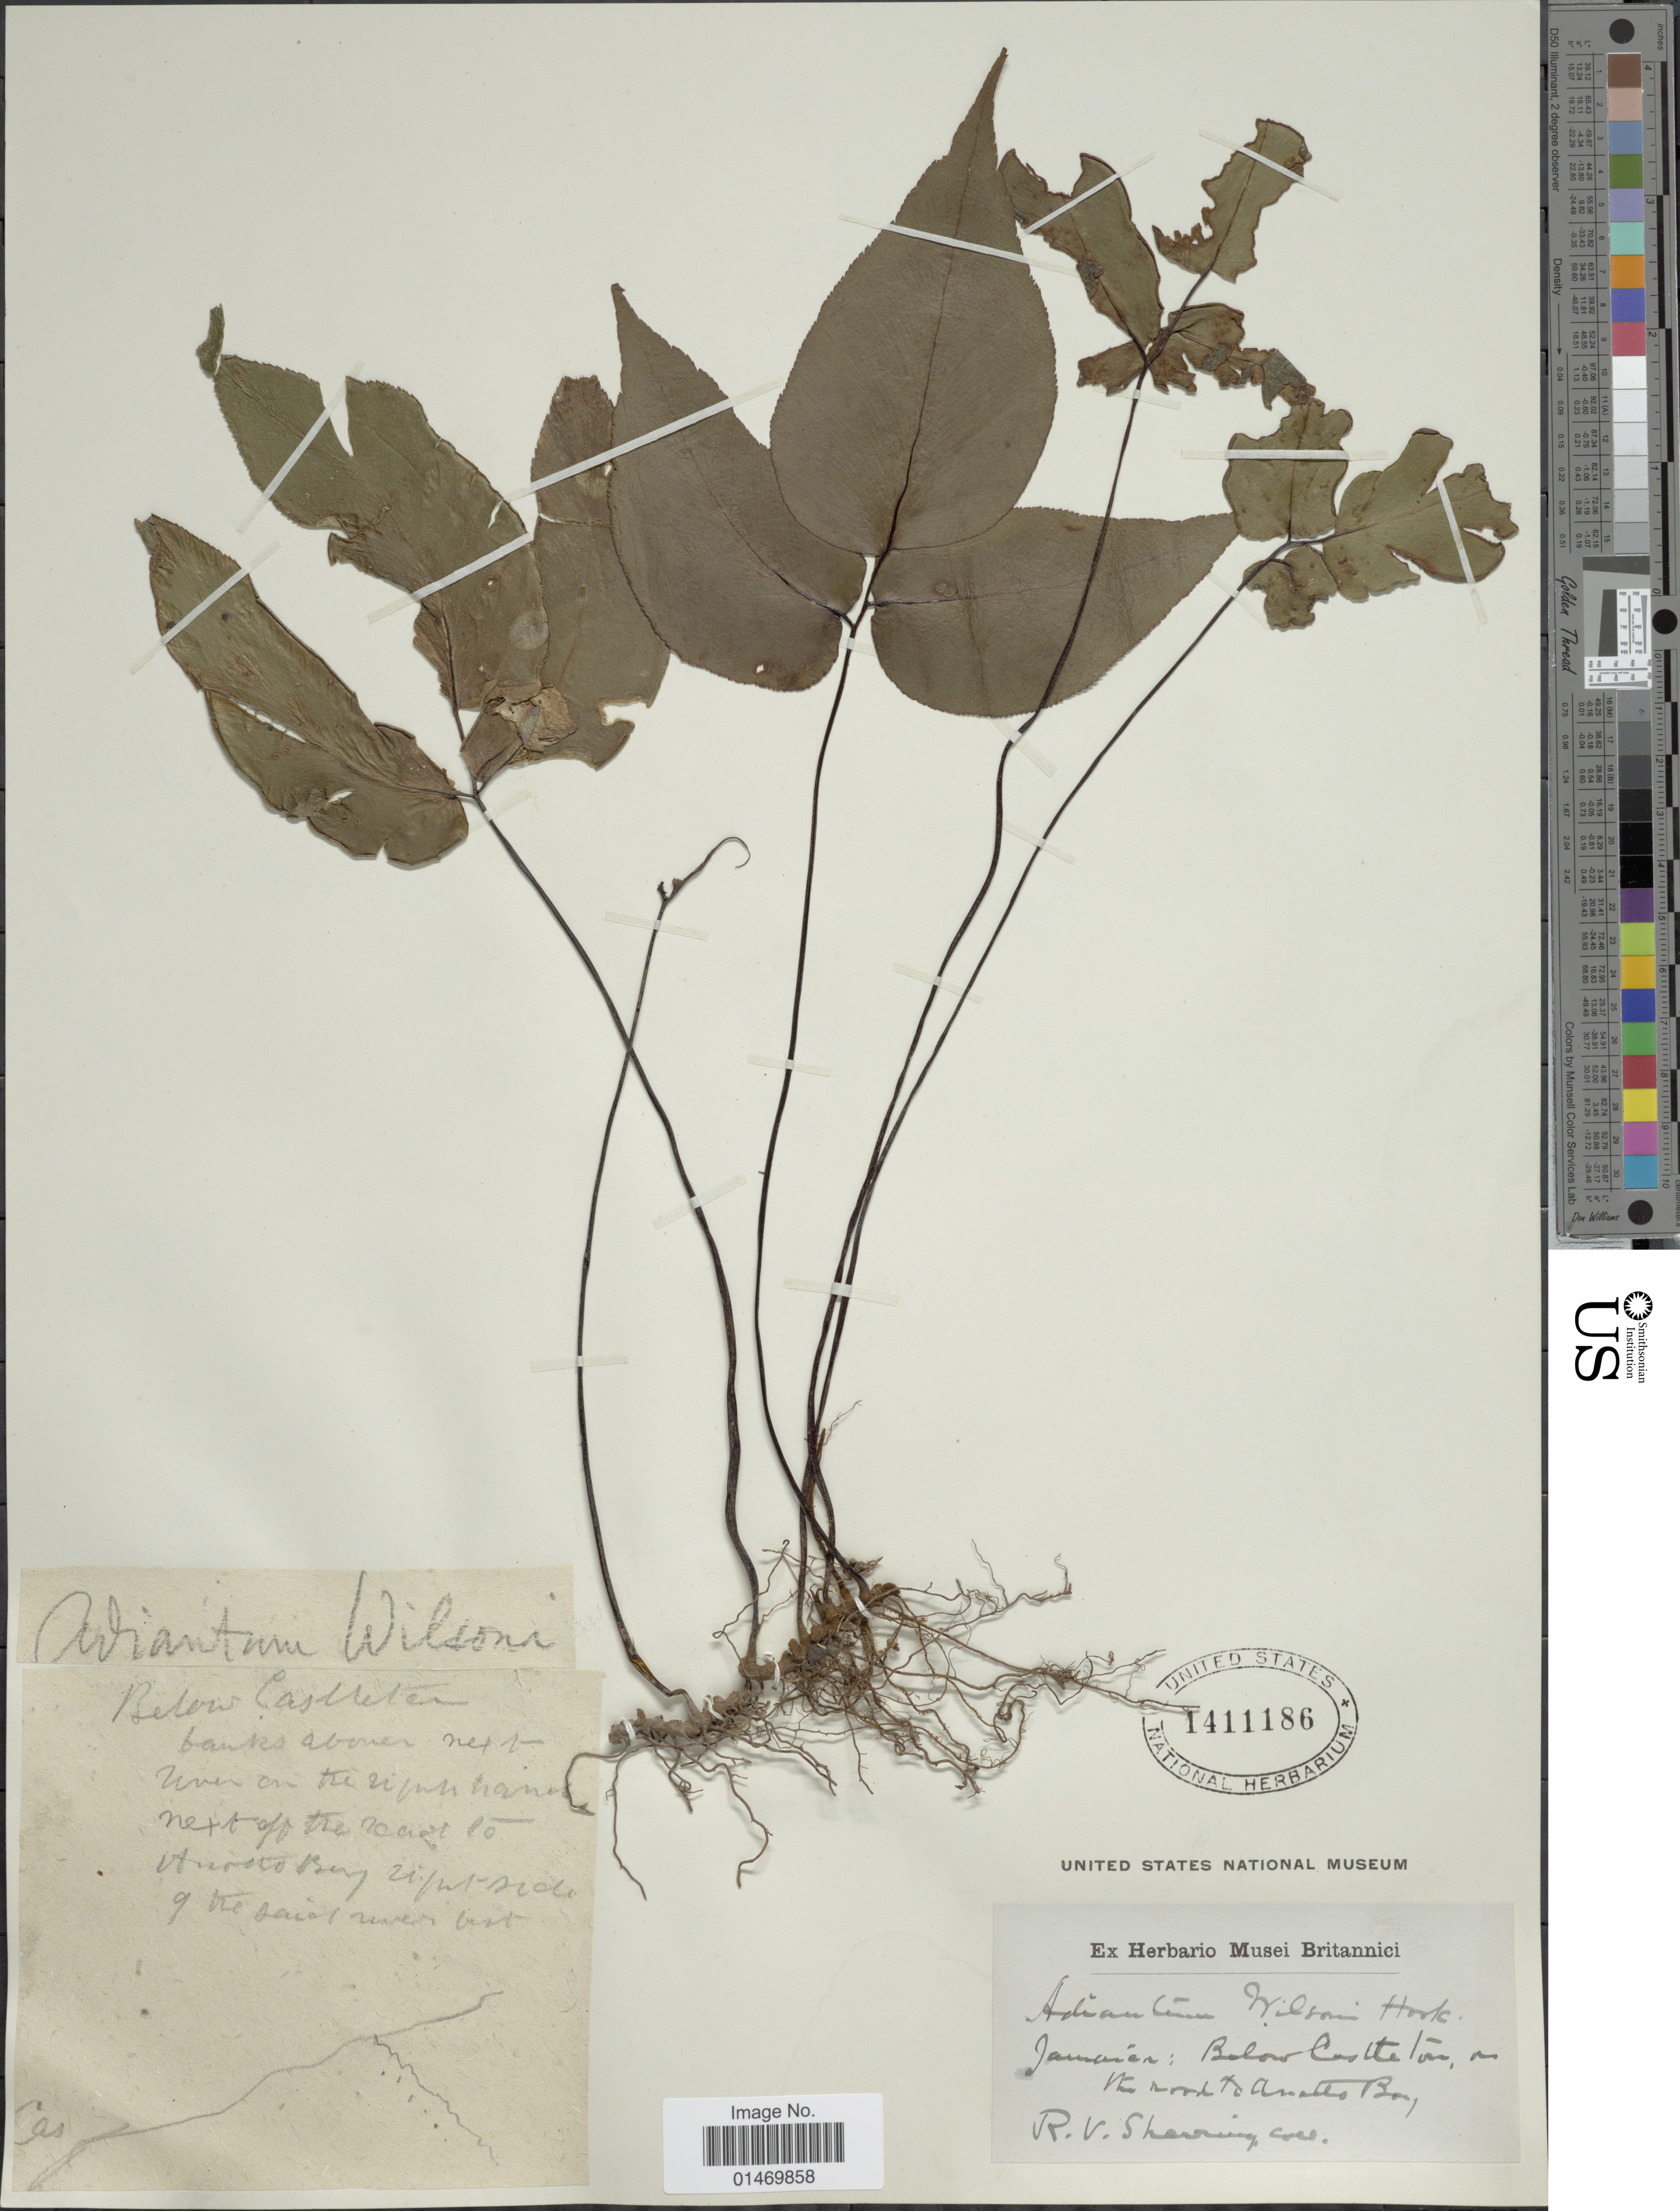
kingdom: Plantae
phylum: Tracheophyta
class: Polypodiopsida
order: Polypodiales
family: Pteridaceae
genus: Adiantum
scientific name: Adiantum wilsonii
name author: Hook.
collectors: R. Sherring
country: Jamaica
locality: Jamaica, below Castleton on the road to Anatto Bay. [interpreted]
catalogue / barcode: US 1411186